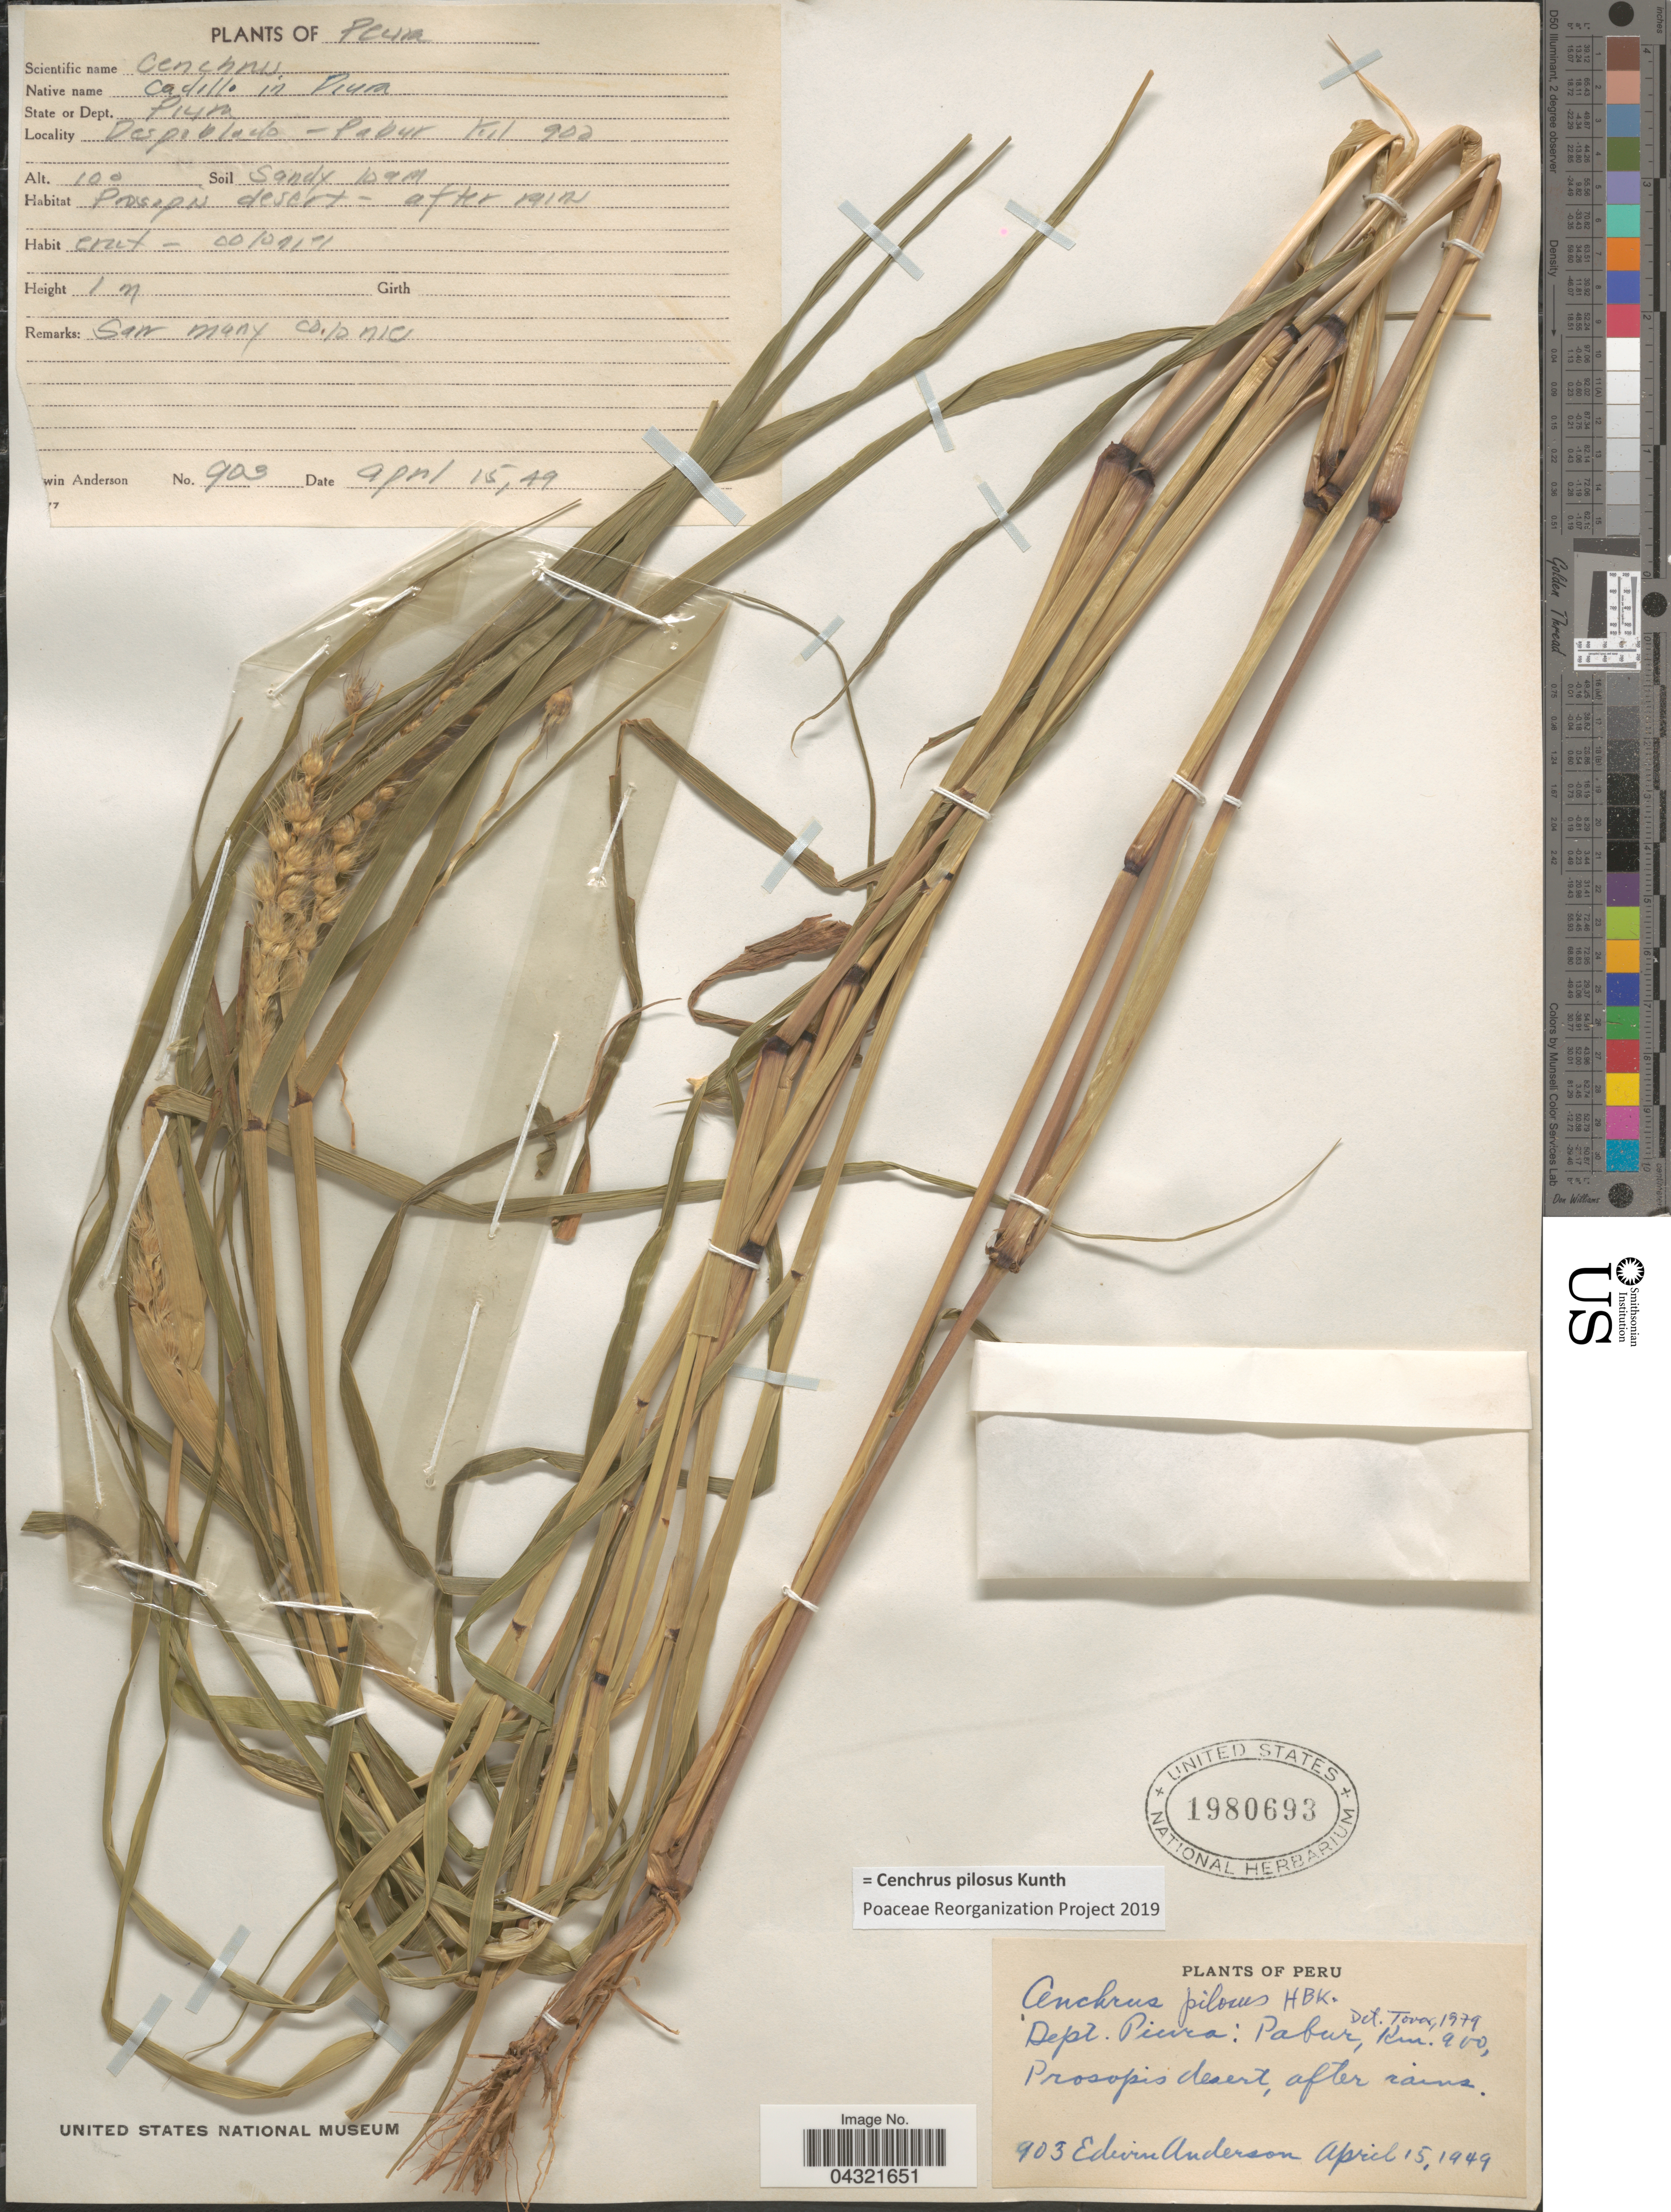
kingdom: Plantae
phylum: Tracheophyta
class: Liliopsida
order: Poales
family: Poaceae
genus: Cenchrus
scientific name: Cenchrus pilosus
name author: Kunth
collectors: E. Anderson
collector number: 903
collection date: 1949-04-15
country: Peru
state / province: Piura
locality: Dept. Piura: Pabur, Km. 900, Prosopis desert, after rains.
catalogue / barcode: US 1980693